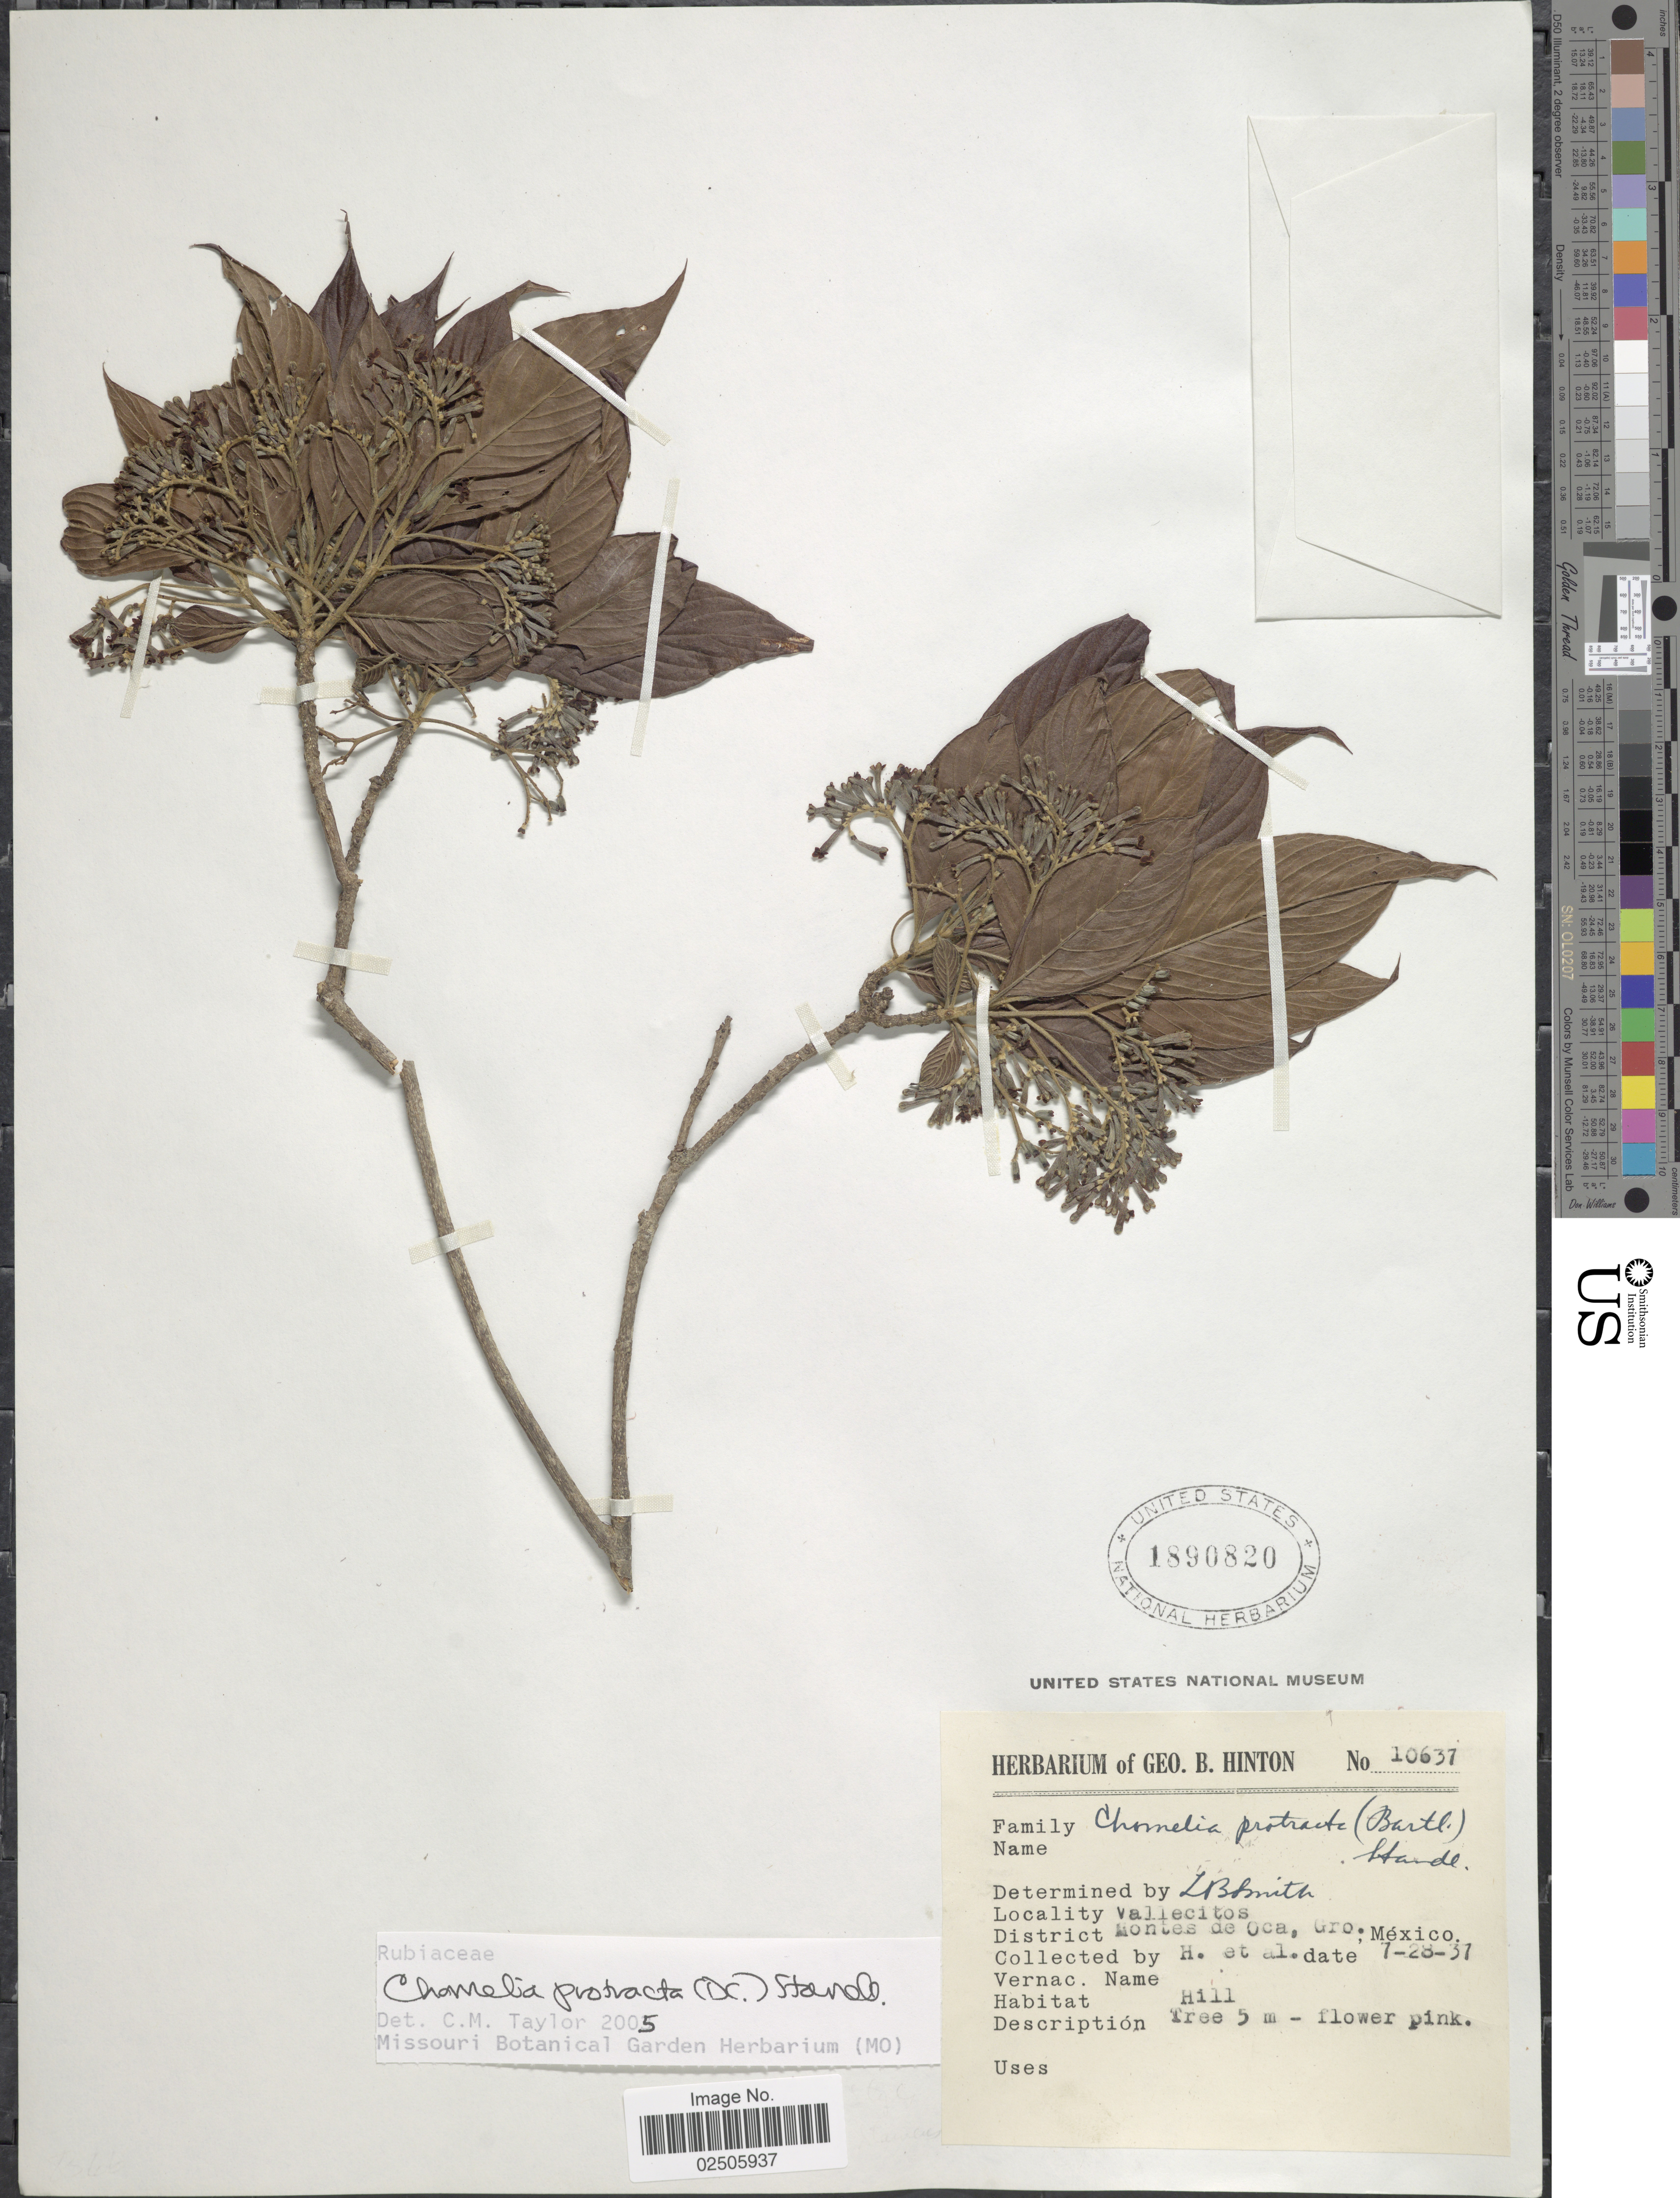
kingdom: Plantae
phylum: Tracheophyta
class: Magnoliopsida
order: Gentianales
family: Rubiaceae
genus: Chomelia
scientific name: Chomelia protracta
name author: (Bartl. ex DC.) Standl.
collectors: G. B. Hinton & et al.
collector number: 10637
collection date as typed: Transcribed d/m/y: 28/7/37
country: Mexico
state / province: Guerrero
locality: Vallecitos, District Montes de Oca, Gro.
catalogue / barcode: US 1890820